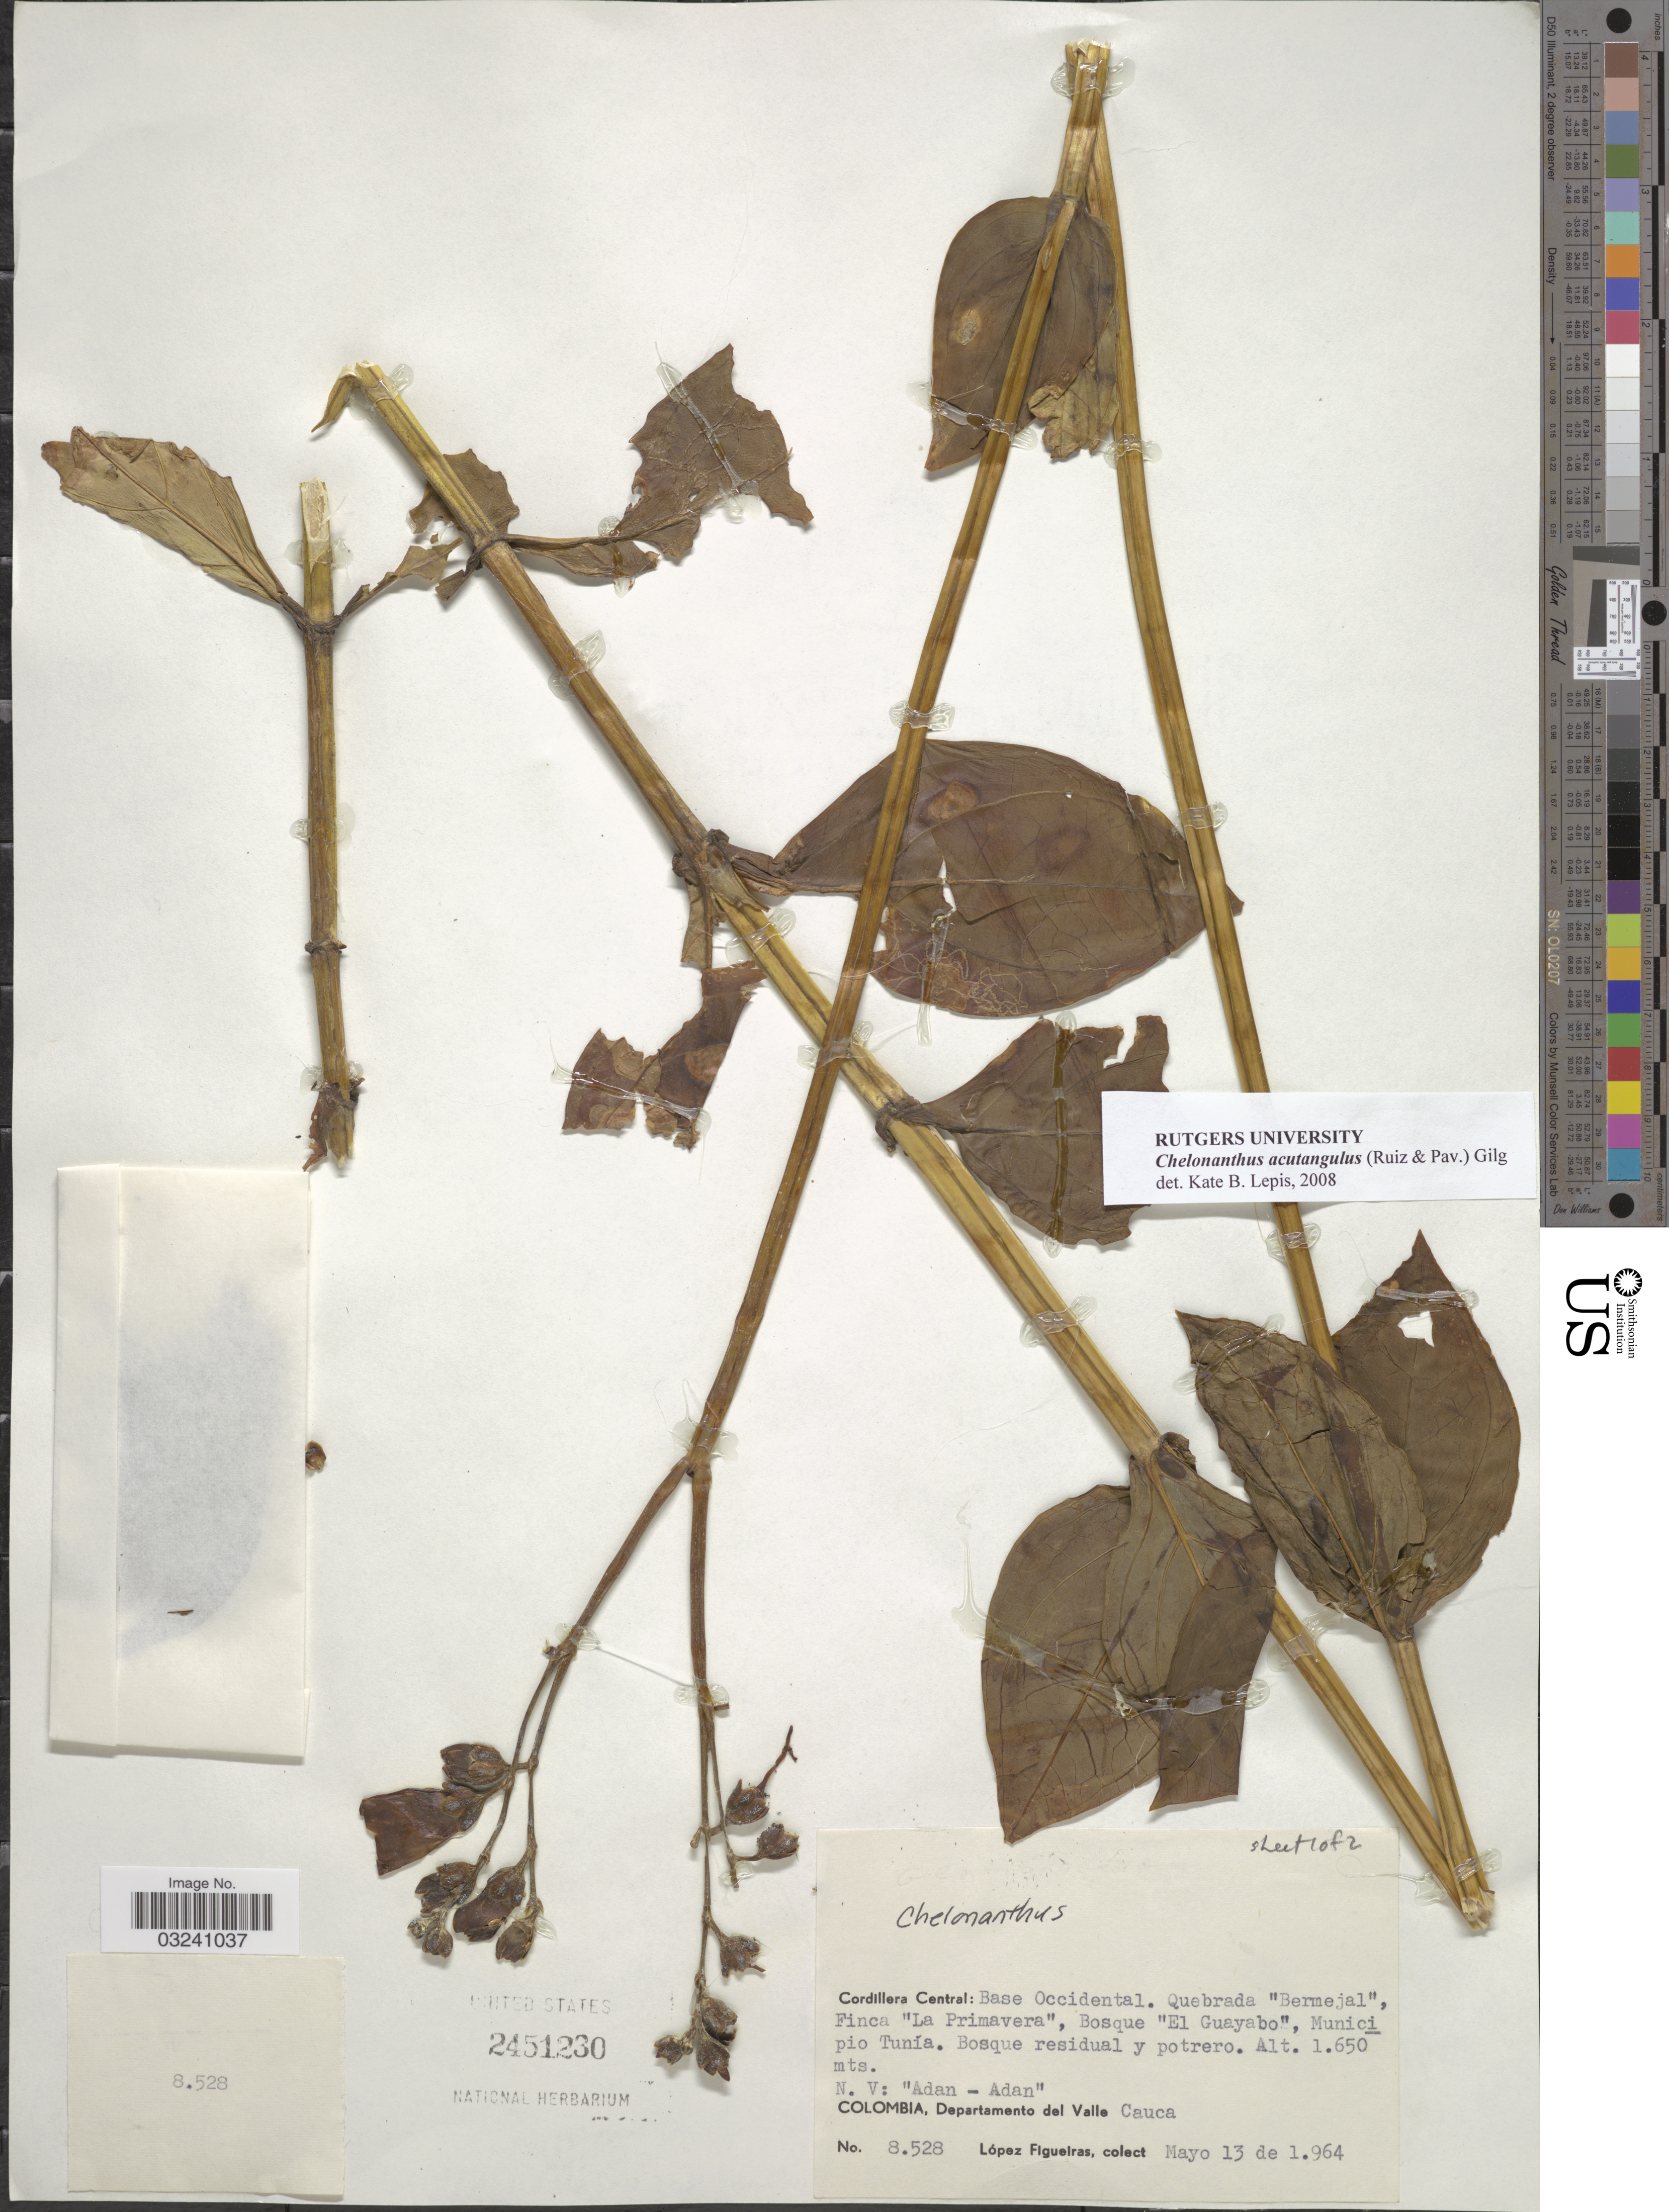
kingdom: Plantae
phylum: Tracheophyta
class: Magnoliopsida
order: Gentianales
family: Gentianaceae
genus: Chelonanthus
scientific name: Chelonanthus acutangulus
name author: (Ruiz & Pav.) Gilg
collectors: M. López Figueiras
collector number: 8528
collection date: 1964-05-13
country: Colombia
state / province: Valle del Cauca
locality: Cordillera Central: Base Occidental. Quebrada "Bermejal", Finca "La Primavera", Bosque "El Guayabo", Municipio Tunía. Departamento del Valle Cauca.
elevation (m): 1650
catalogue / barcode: US 2451230